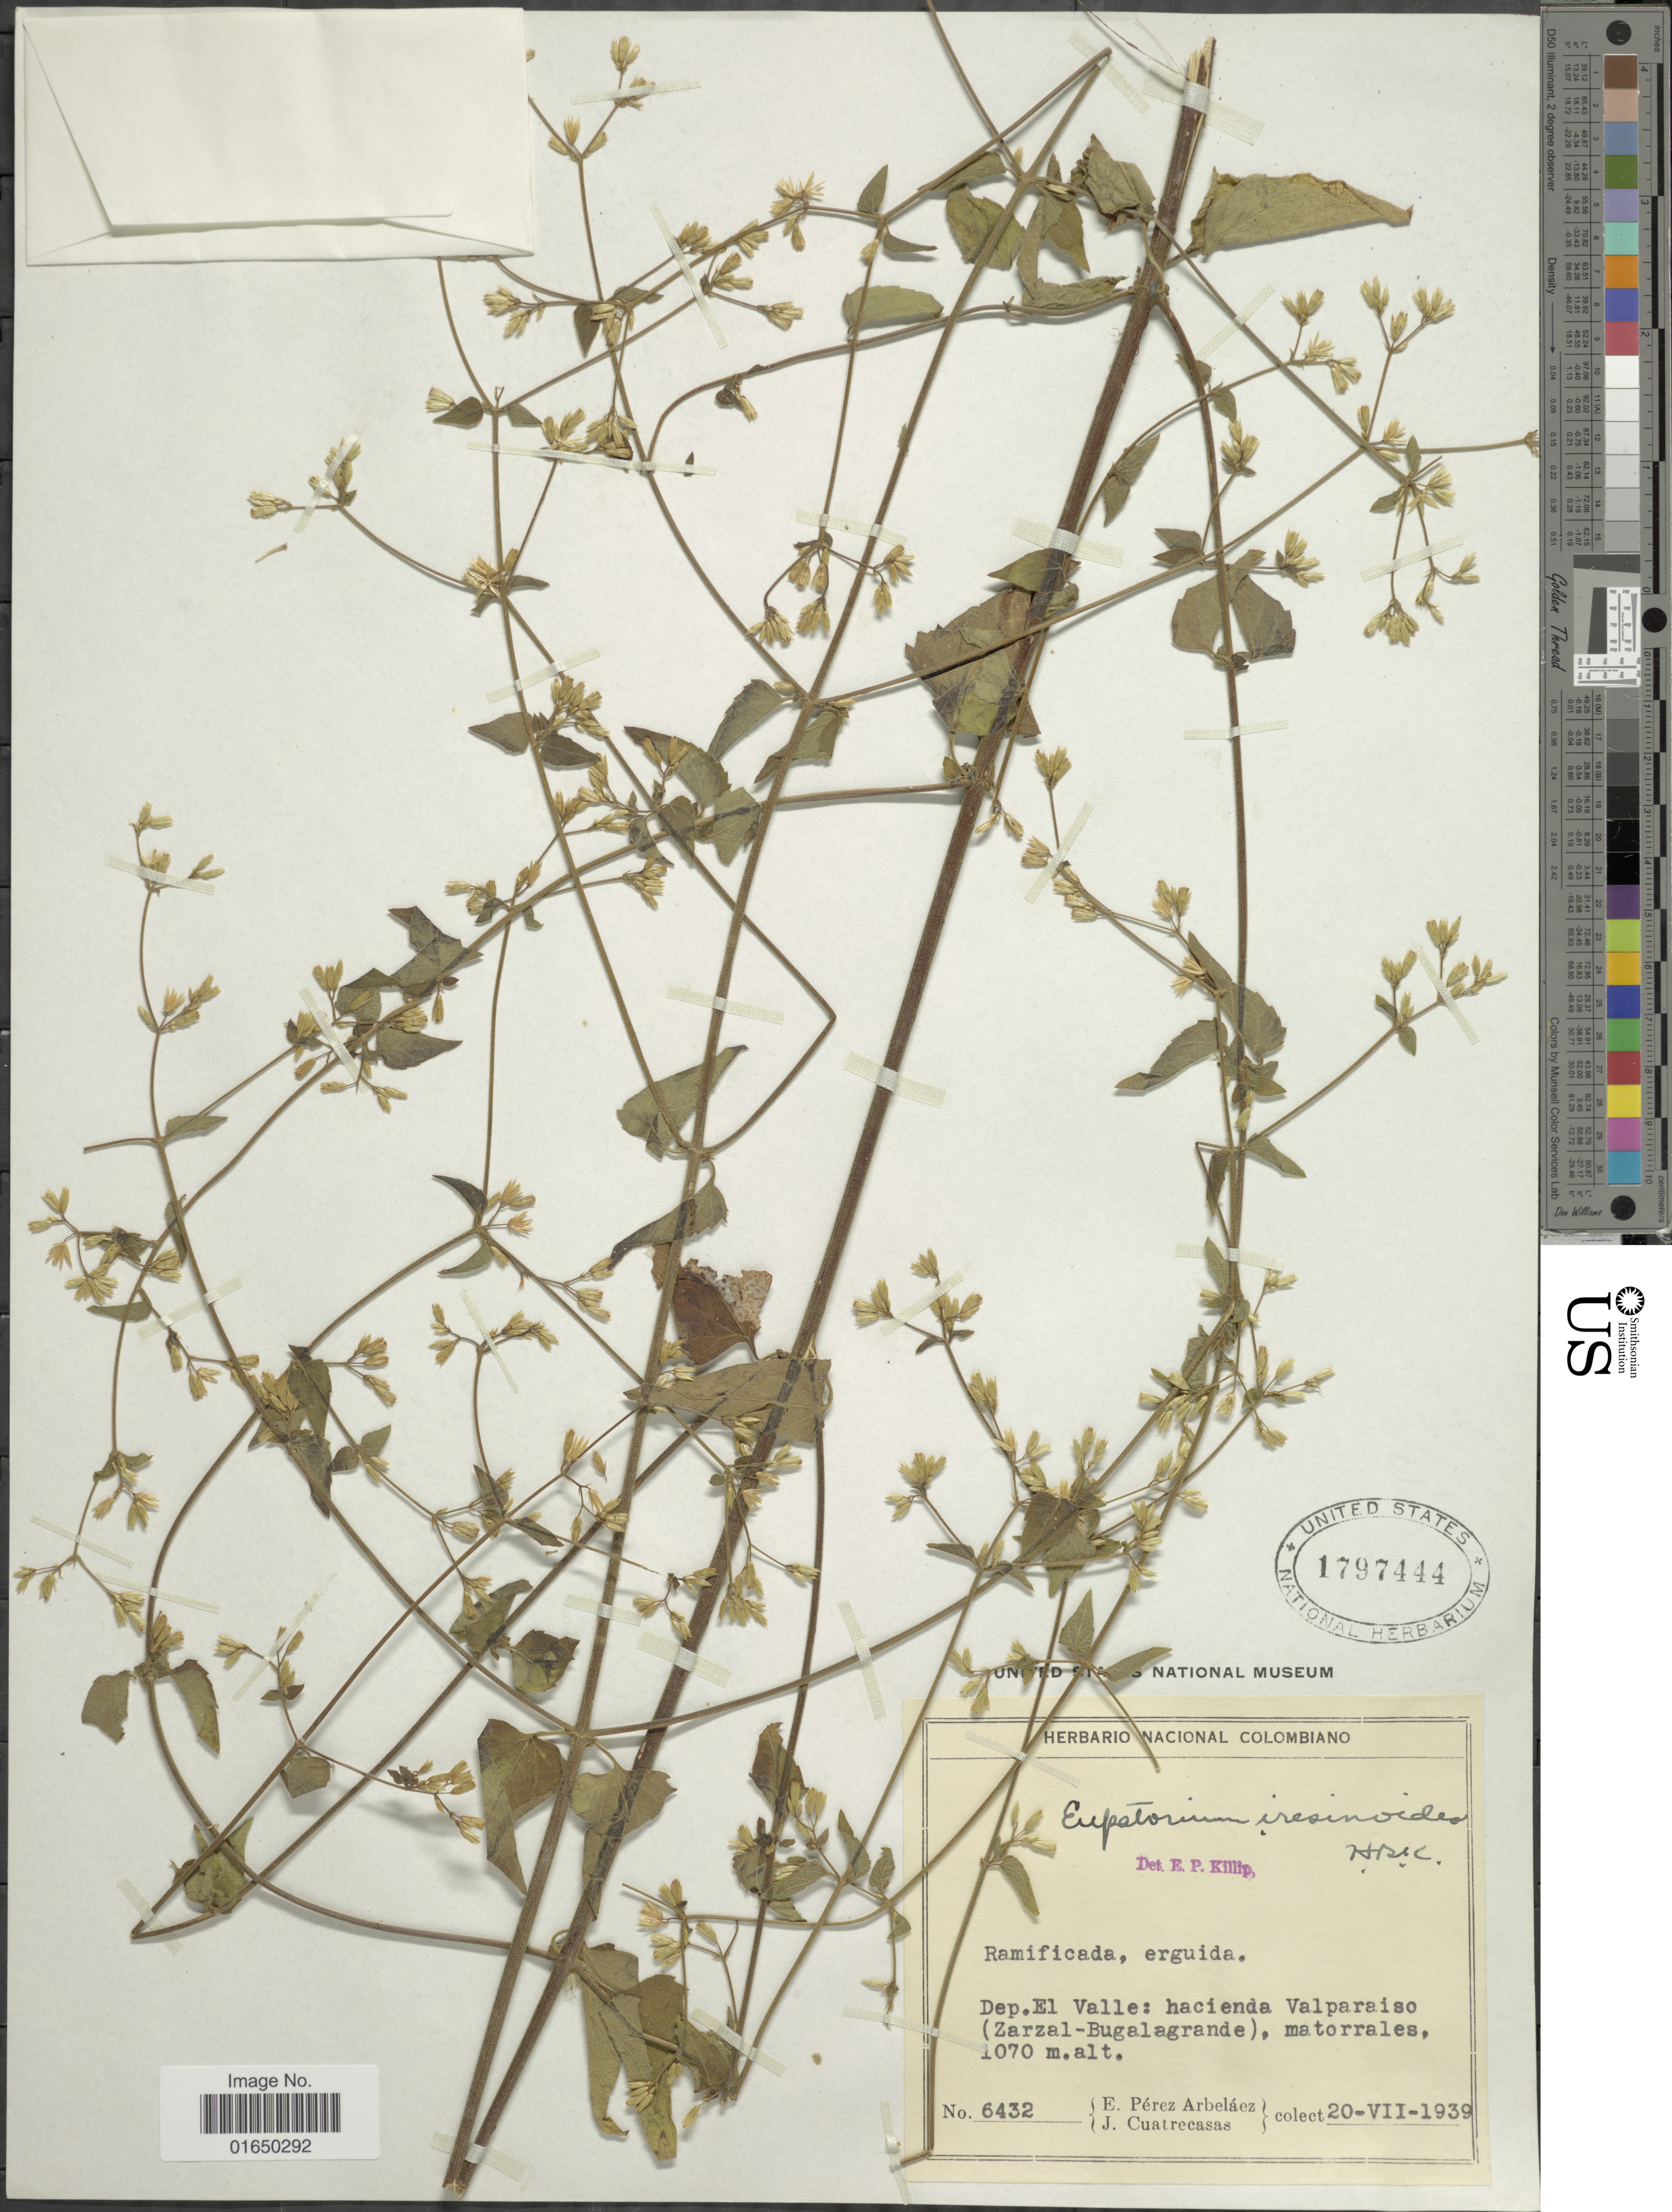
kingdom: Plantae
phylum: Tracheophyta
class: Magnoliopsida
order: Asterales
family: Asteraceae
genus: Condylidium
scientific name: Condylidium iresinoides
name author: (Kunth) R.M. King & H. Rob.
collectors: E. Pérez Arbeláez & J. Cuatrecasas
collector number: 6432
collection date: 1939-07-20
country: Colombia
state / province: Valle del Cauca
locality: Dep. El Valle: hacienda Valparaiso (Zarzal-Bugalagrande), matorrales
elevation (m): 1070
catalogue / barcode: US 1797444